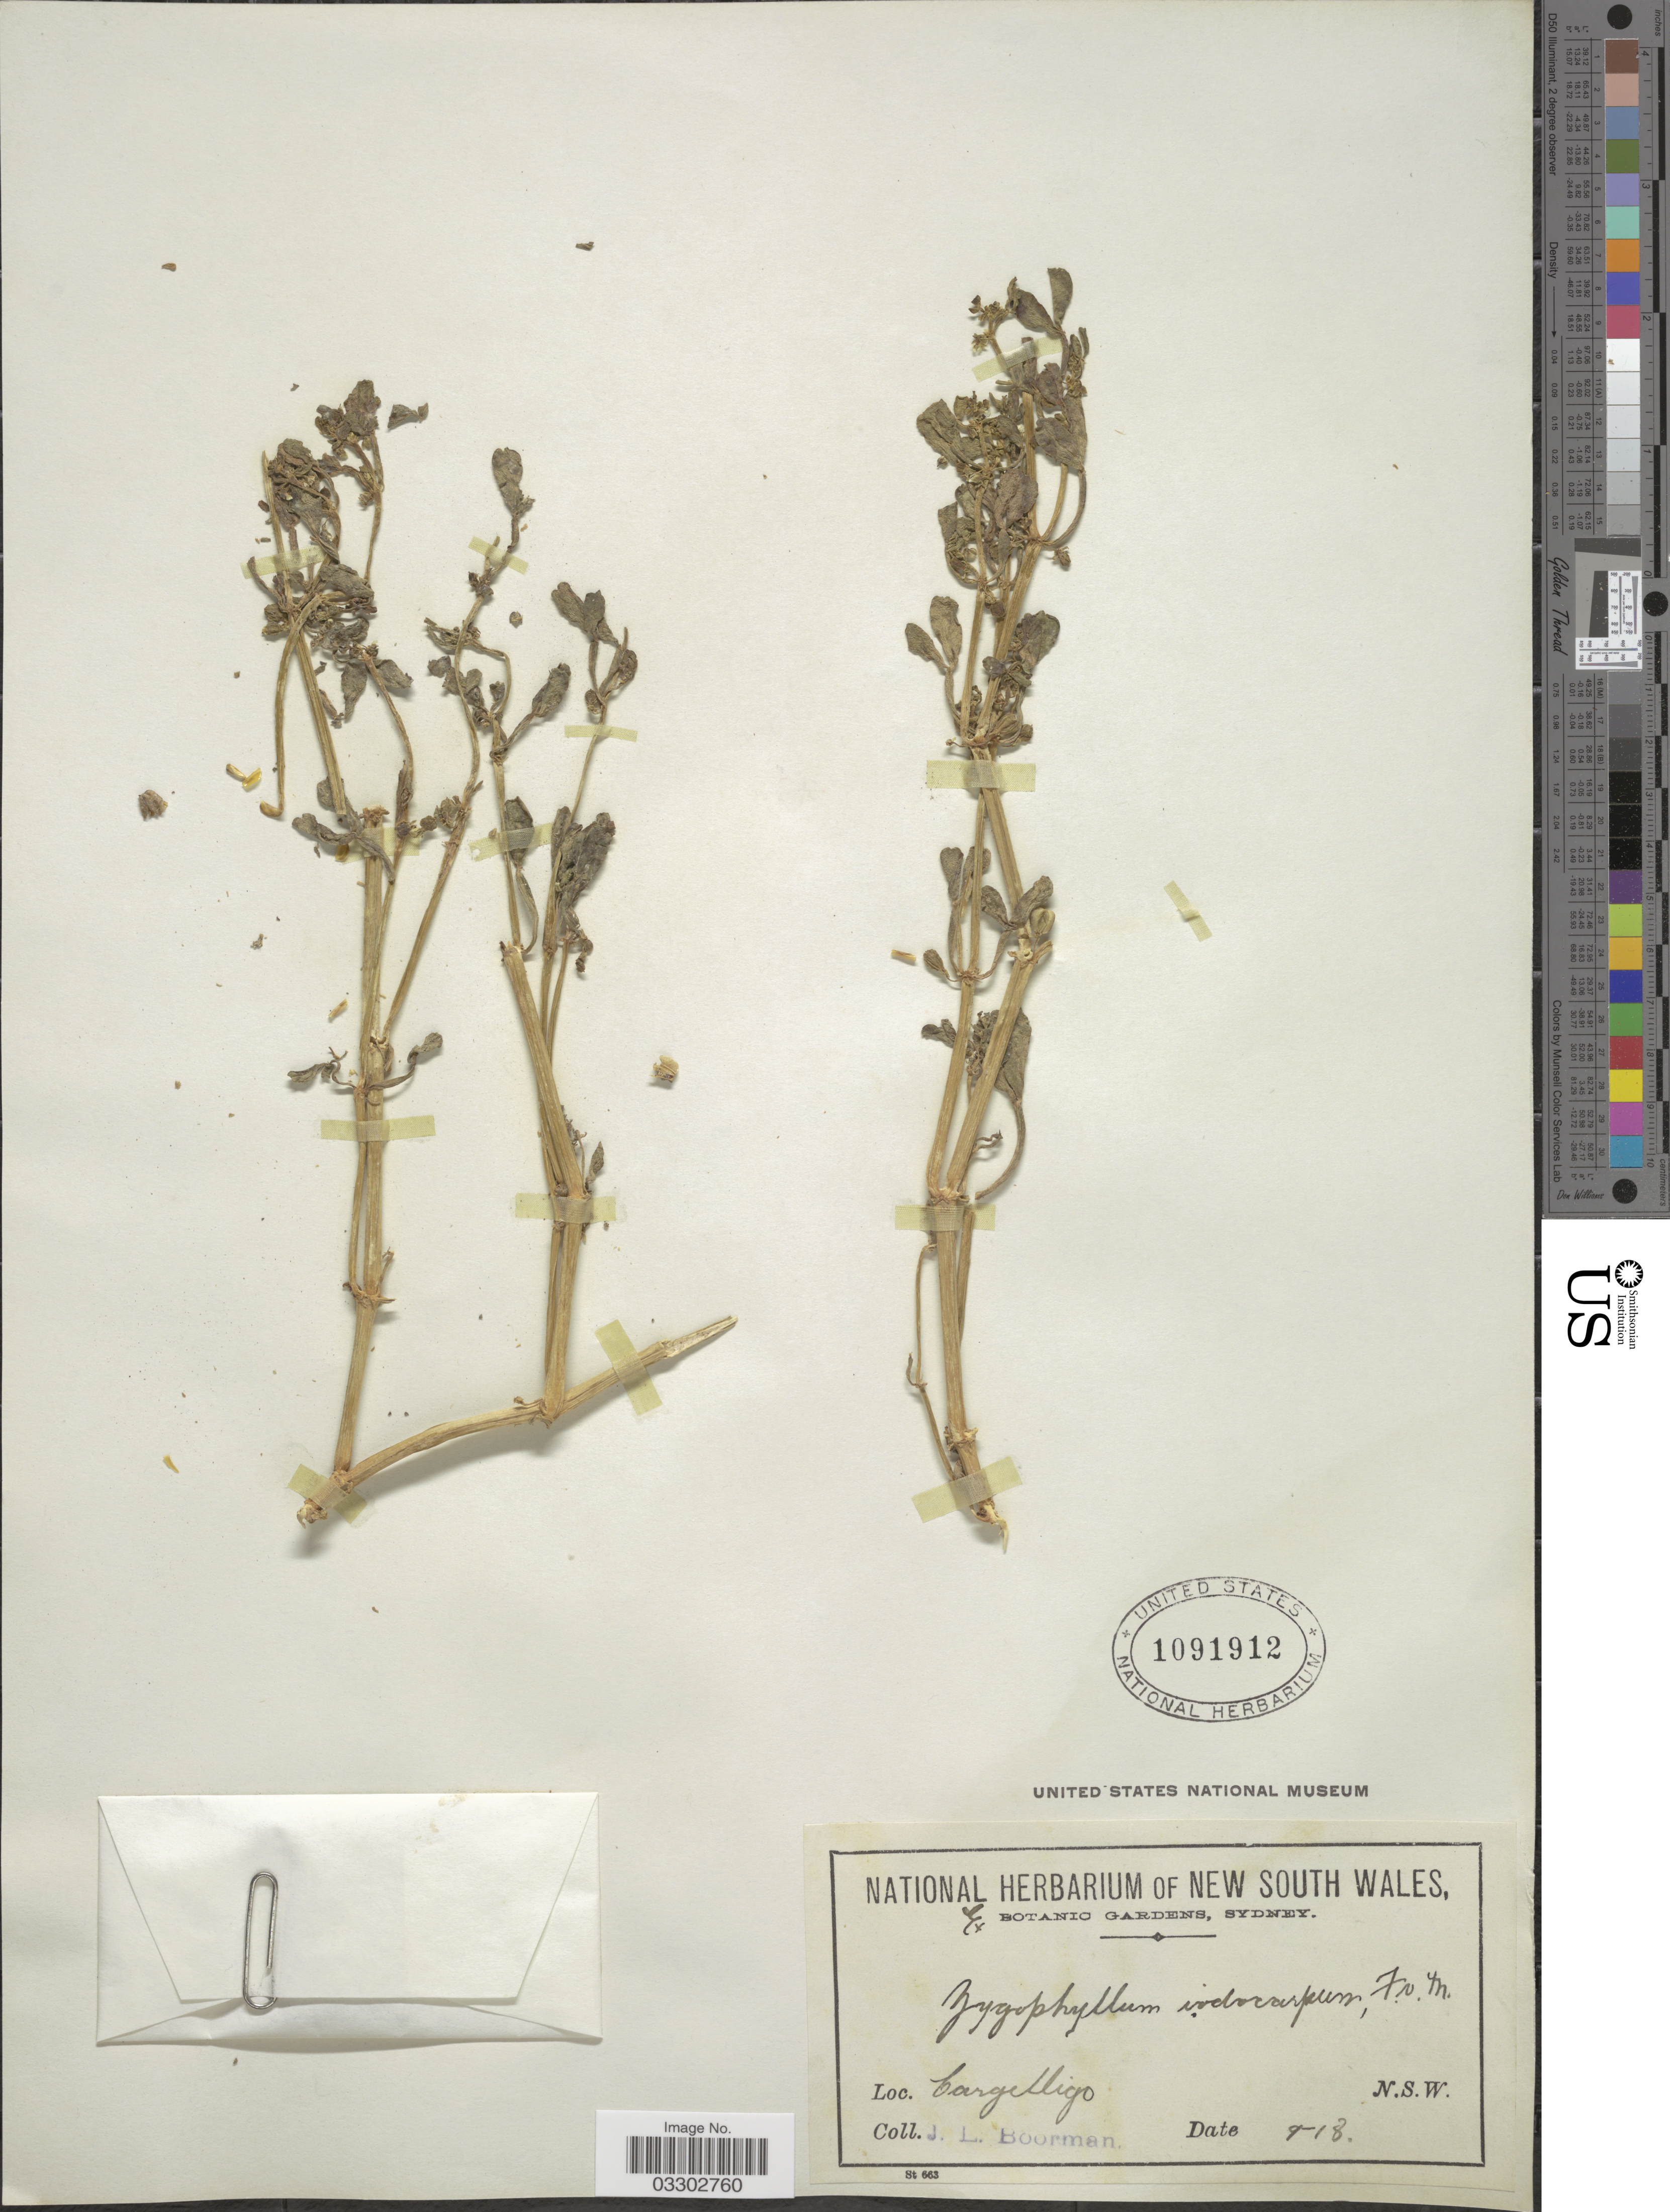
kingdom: Plantae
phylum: Tracheophyta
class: Magnoliopsida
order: Zygophyllales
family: Zygophyllaceae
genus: Roepera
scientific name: Roepera iodocarpa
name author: (F. Muell.) Beier & Thulin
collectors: J. Boorman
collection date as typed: Transcribed d/m/y: /9/18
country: Australia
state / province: New South Wales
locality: Cargelligo.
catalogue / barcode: US 1091912